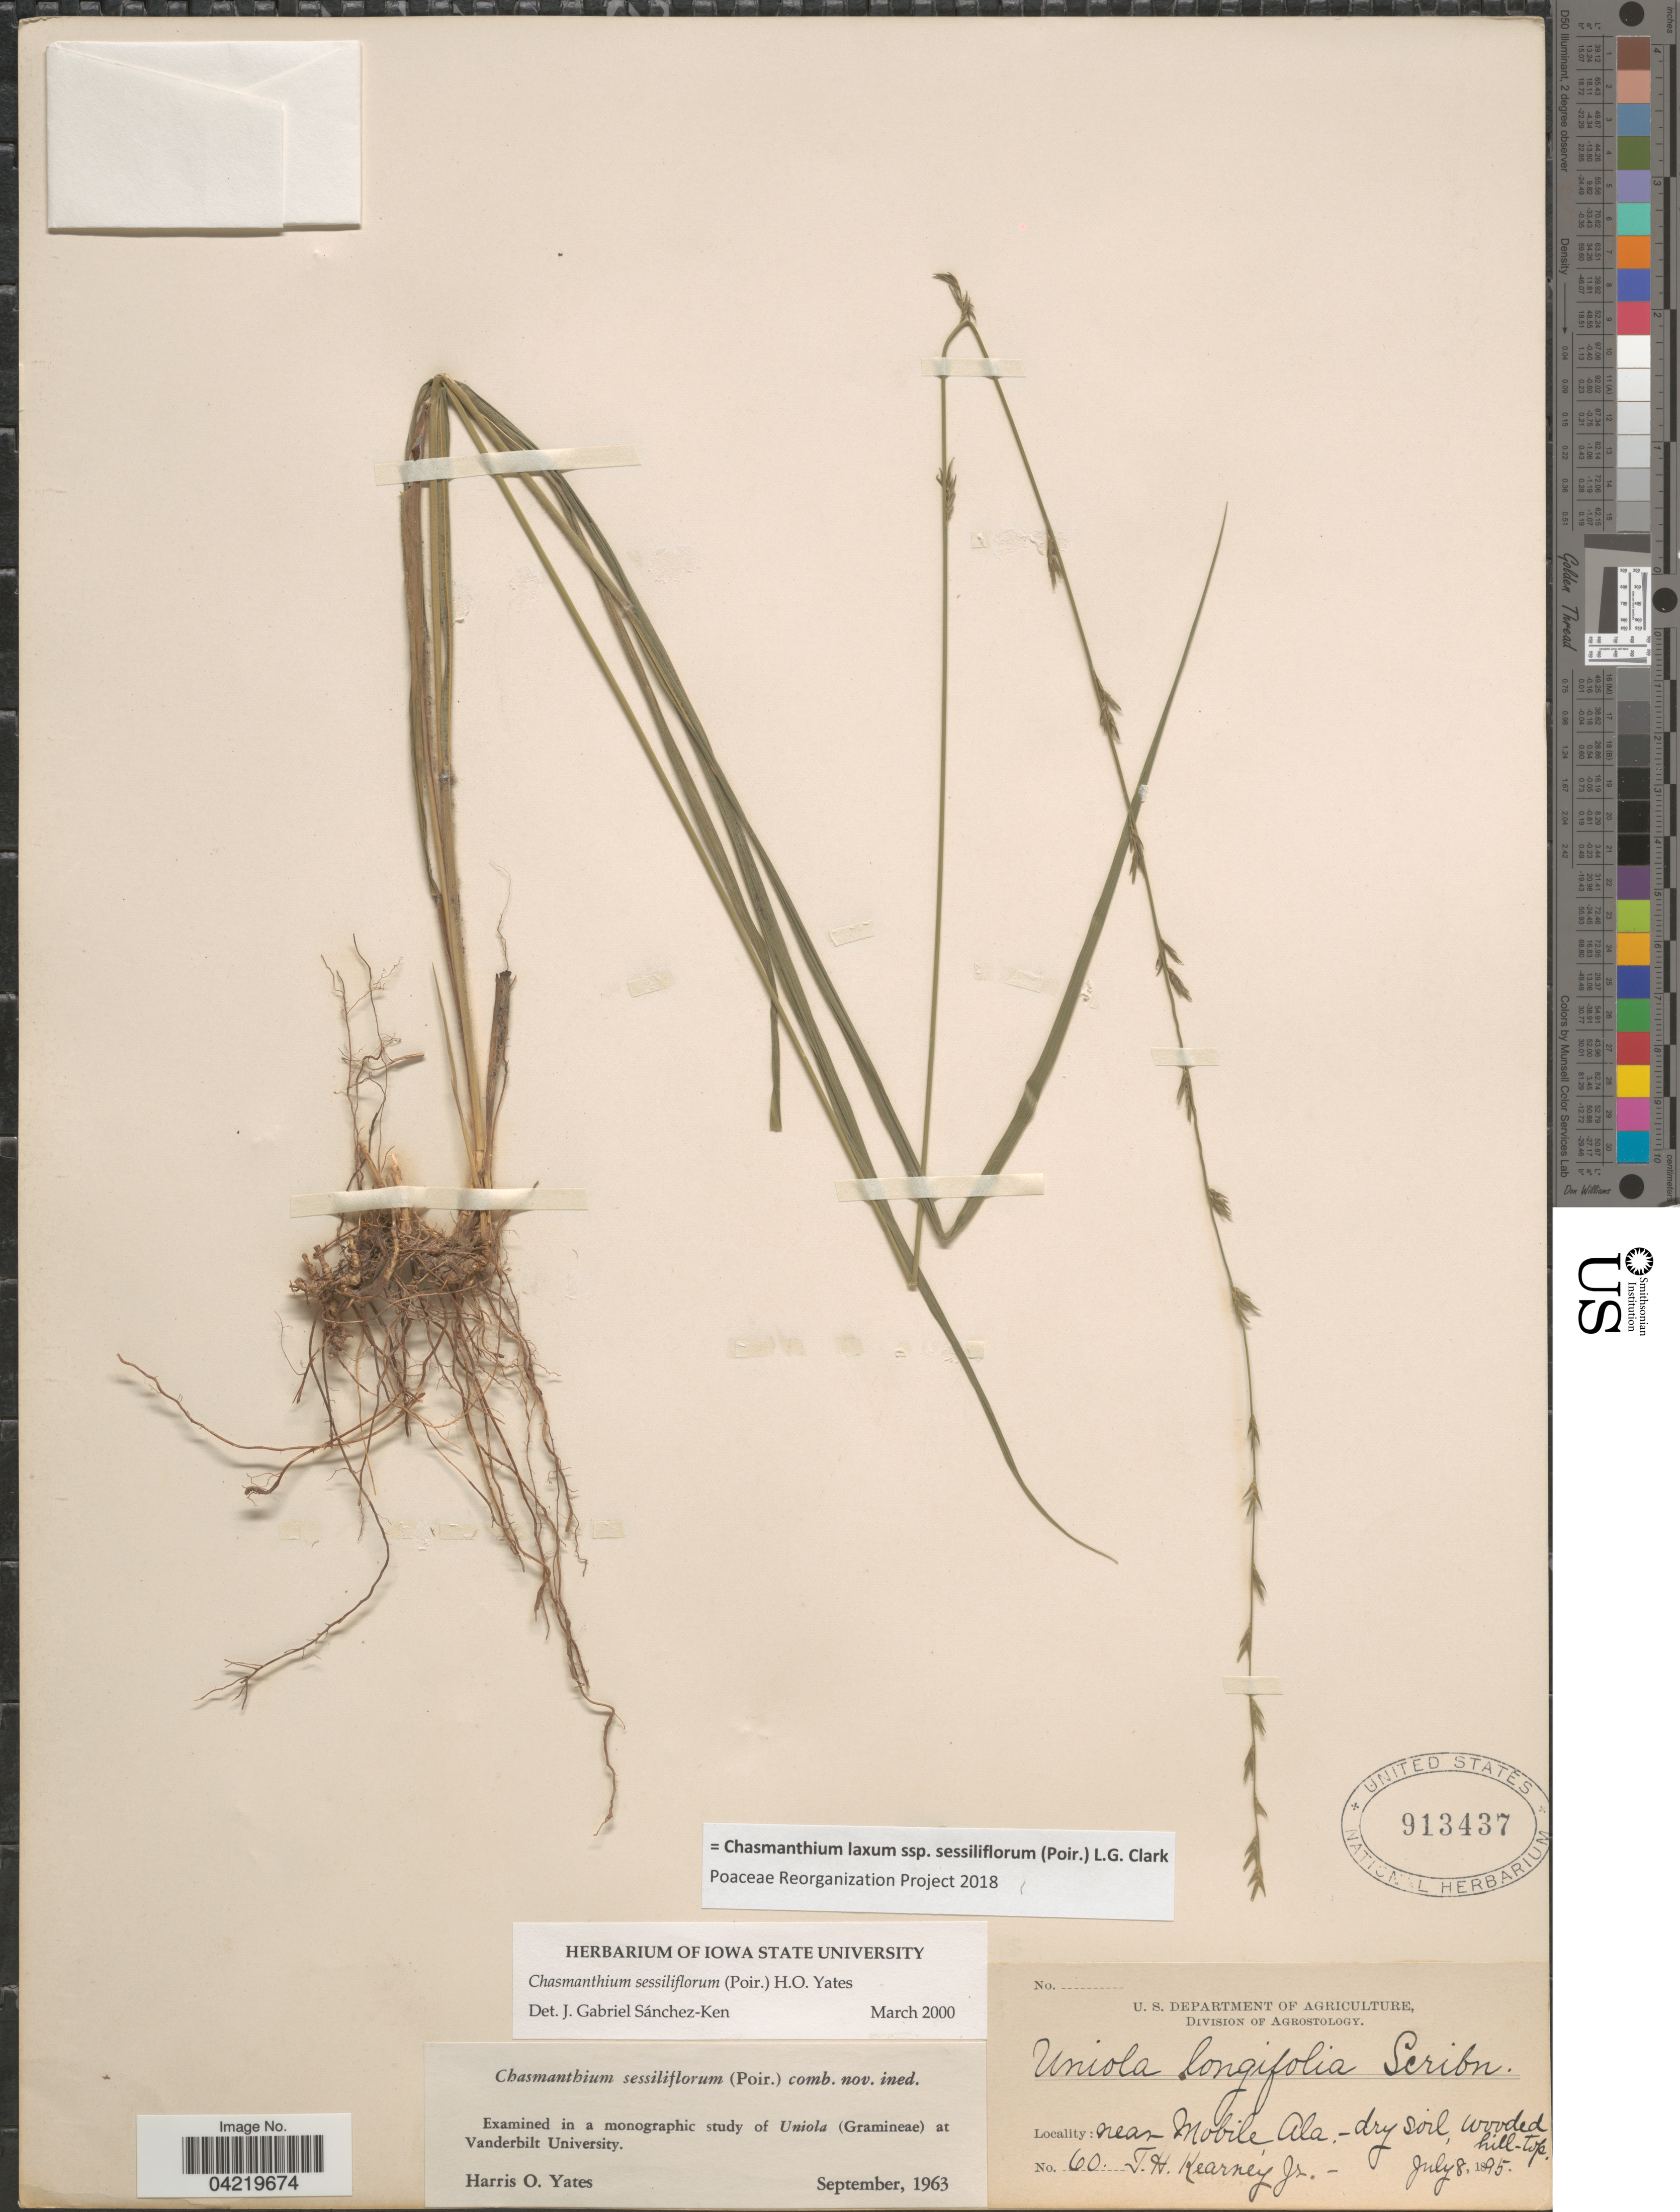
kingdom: Plantae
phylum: Tracheophyta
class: Liliopsida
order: Poales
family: Poaceae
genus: Chasmanthium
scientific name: Chasmanthium laxum subsp. sessiliflorum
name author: (L.) H.O. Yates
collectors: T. H. Kearney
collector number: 60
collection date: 1895-07-08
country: United States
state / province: Alabama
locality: Near Mobile.-Dry soil, wooded hill-top.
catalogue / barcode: US 913437